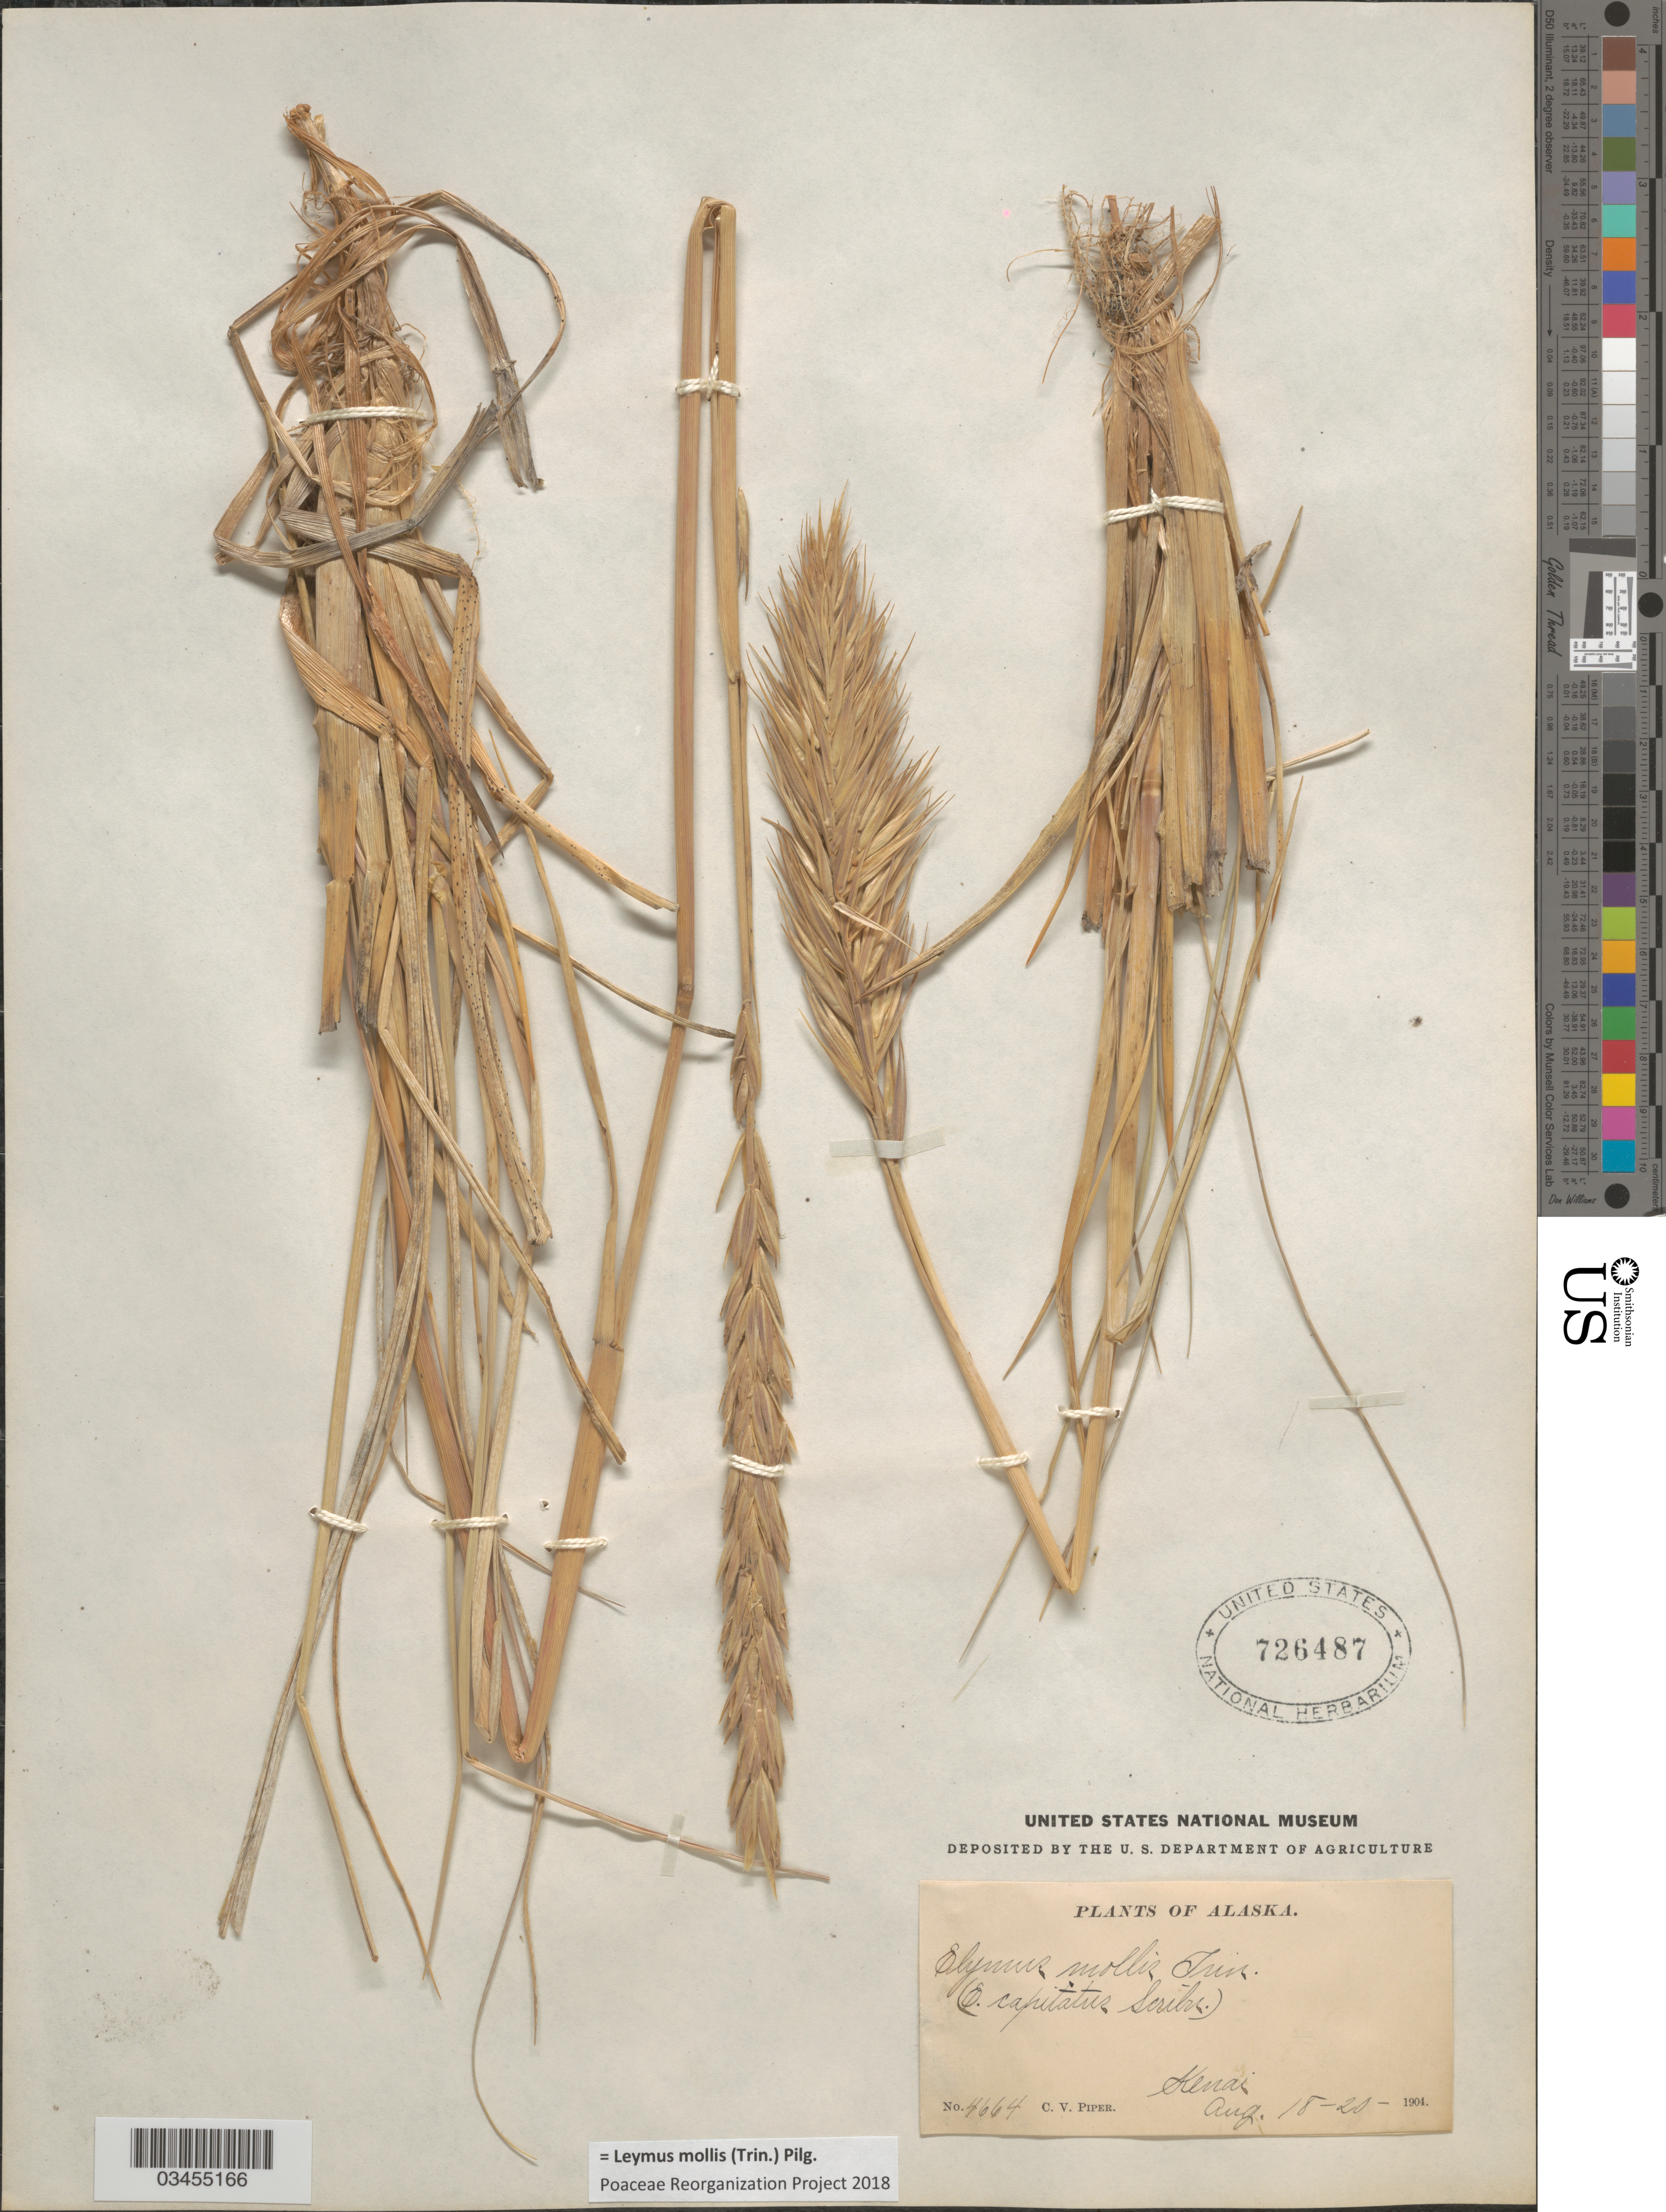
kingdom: Plantae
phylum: Tracheophyta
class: Liliopsida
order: Poales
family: Poaceae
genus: Leymus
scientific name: Leymus mollis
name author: (Trin.) Pilg.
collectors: C. V. Piper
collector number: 4664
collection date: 1904-08-18/1904-08-20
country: United States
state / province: Alaska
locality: Kenai.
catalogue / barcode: US 726487